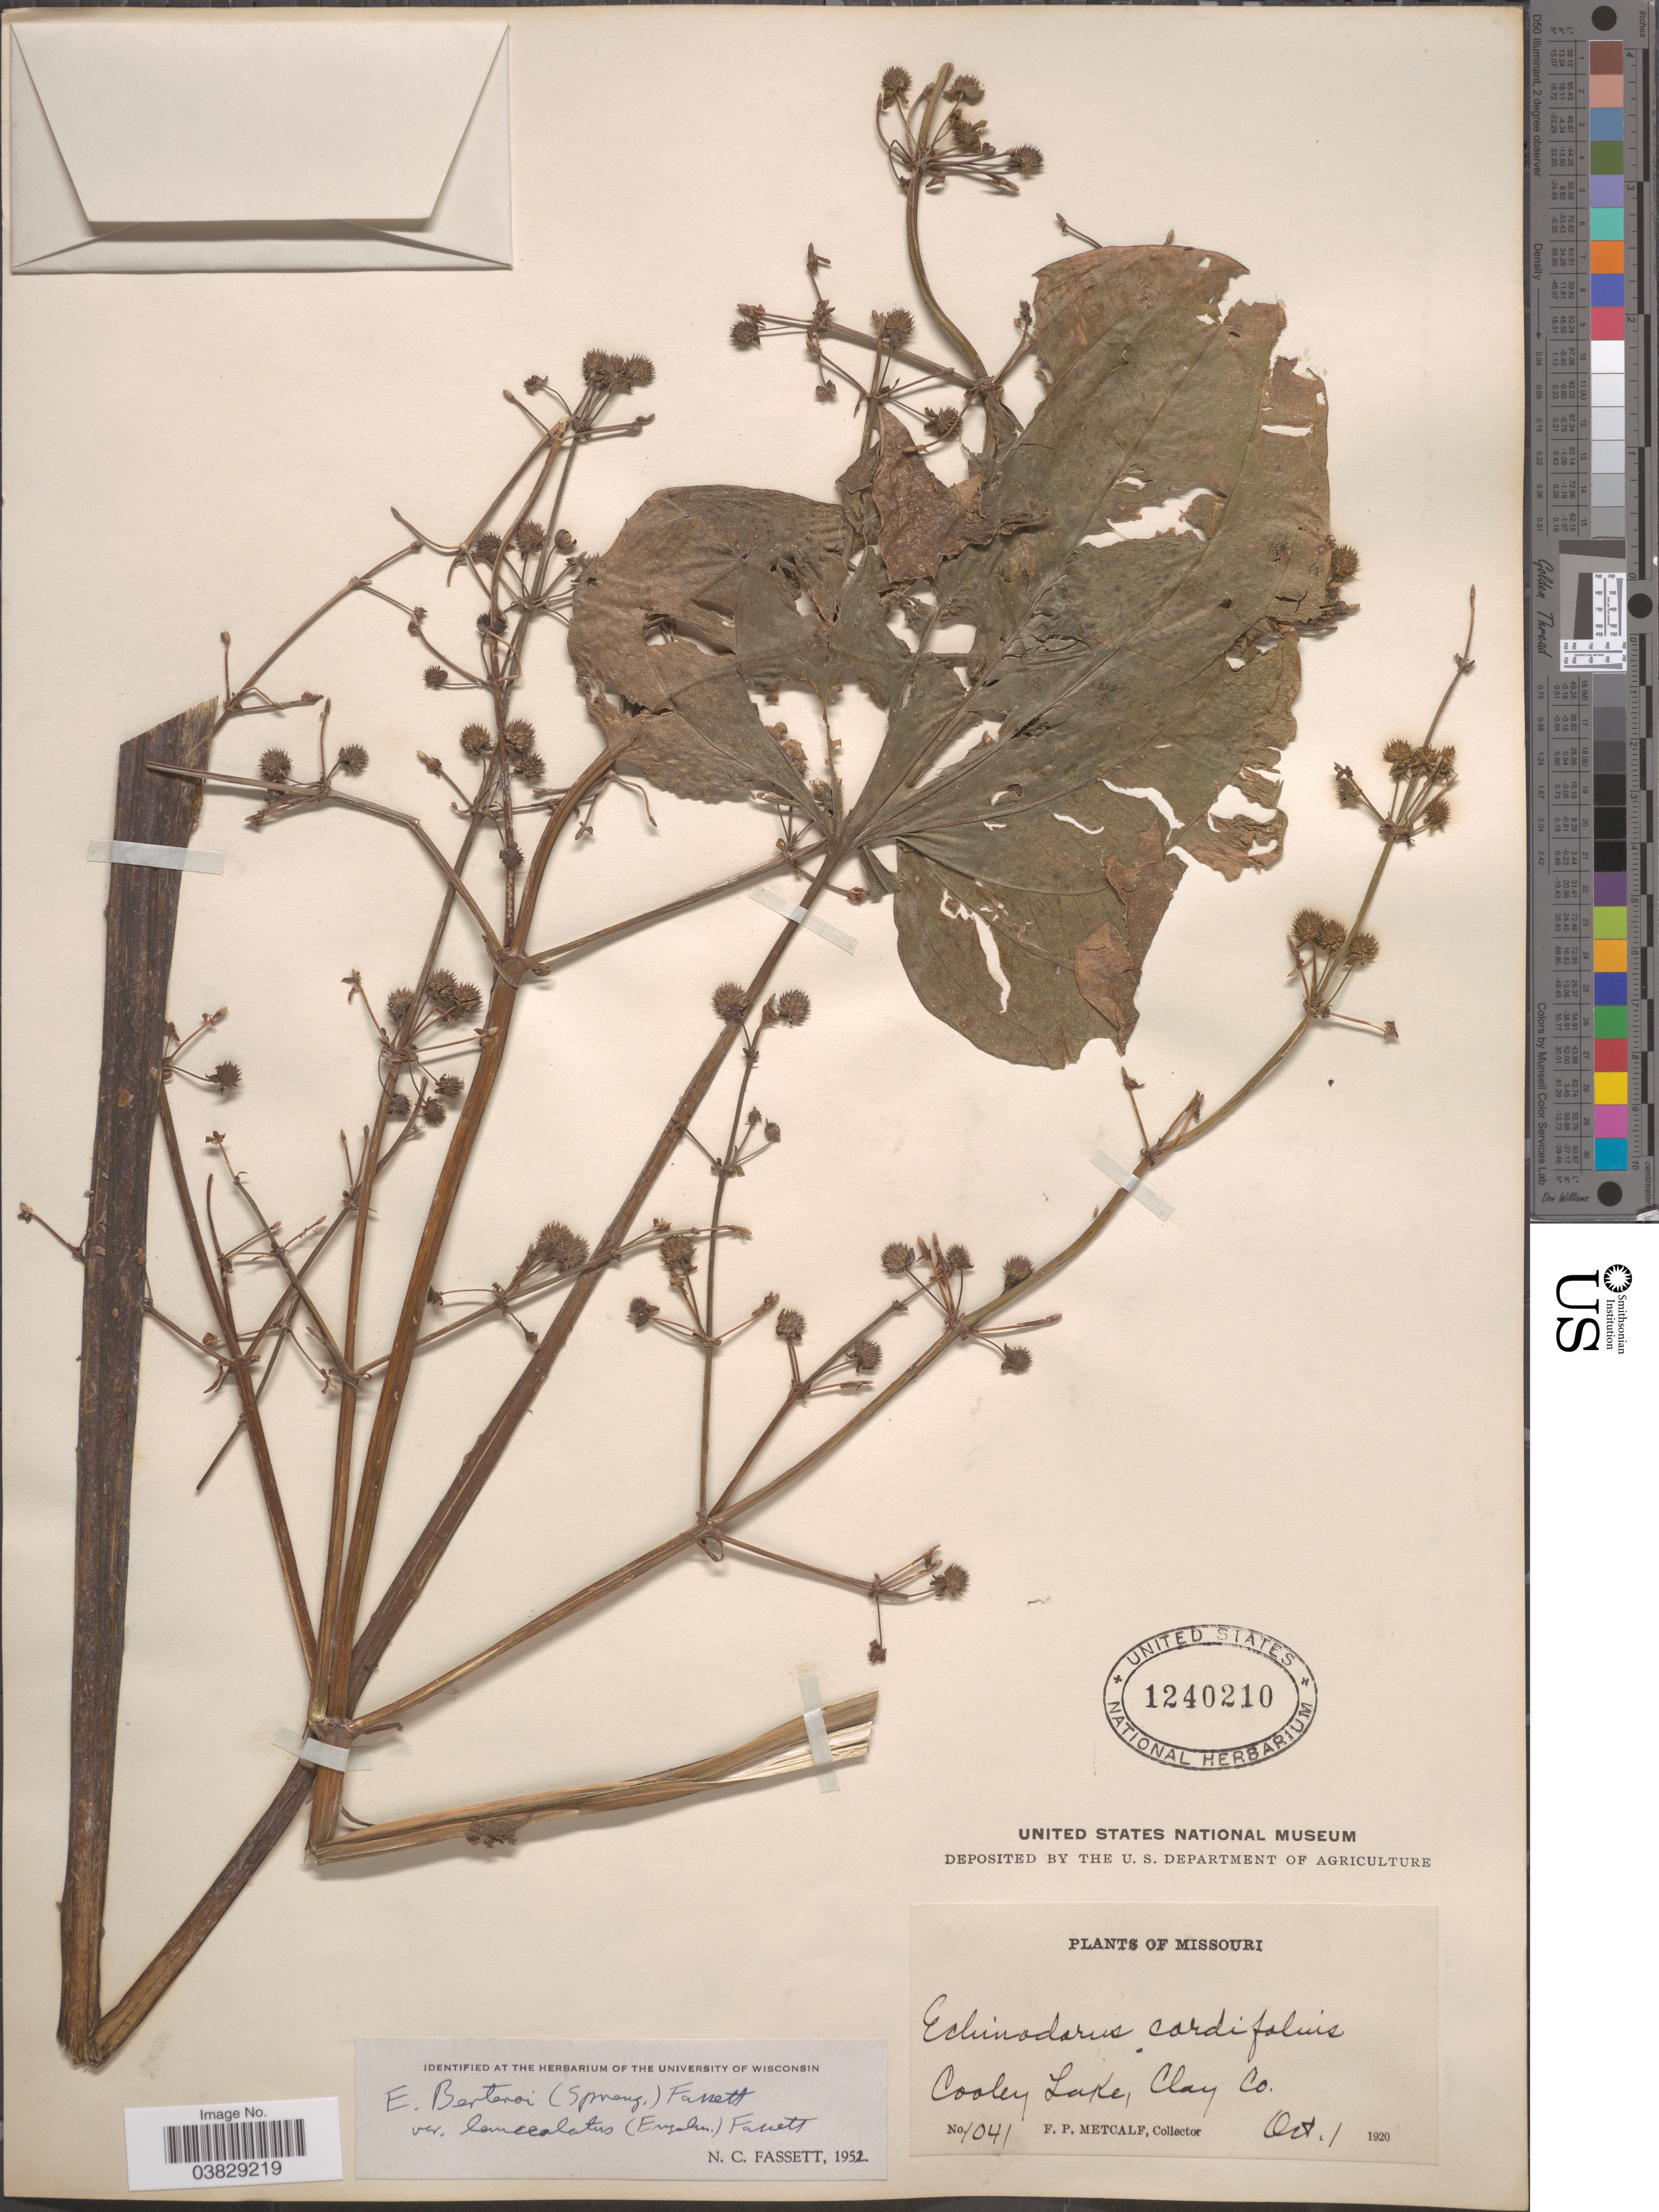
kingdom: Plantae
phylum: Tracheophyta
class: Liliopsida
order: Alismatales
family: Alismataceae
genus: Echinodorus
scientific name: Echinodorus berteroi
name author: (Spreng.) Fassett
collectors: F. Metcalf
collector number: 1041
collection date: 1920-10-01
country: United States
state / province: Missouri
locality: Cooley Lake, Clay Co.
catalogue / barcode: US 1240210